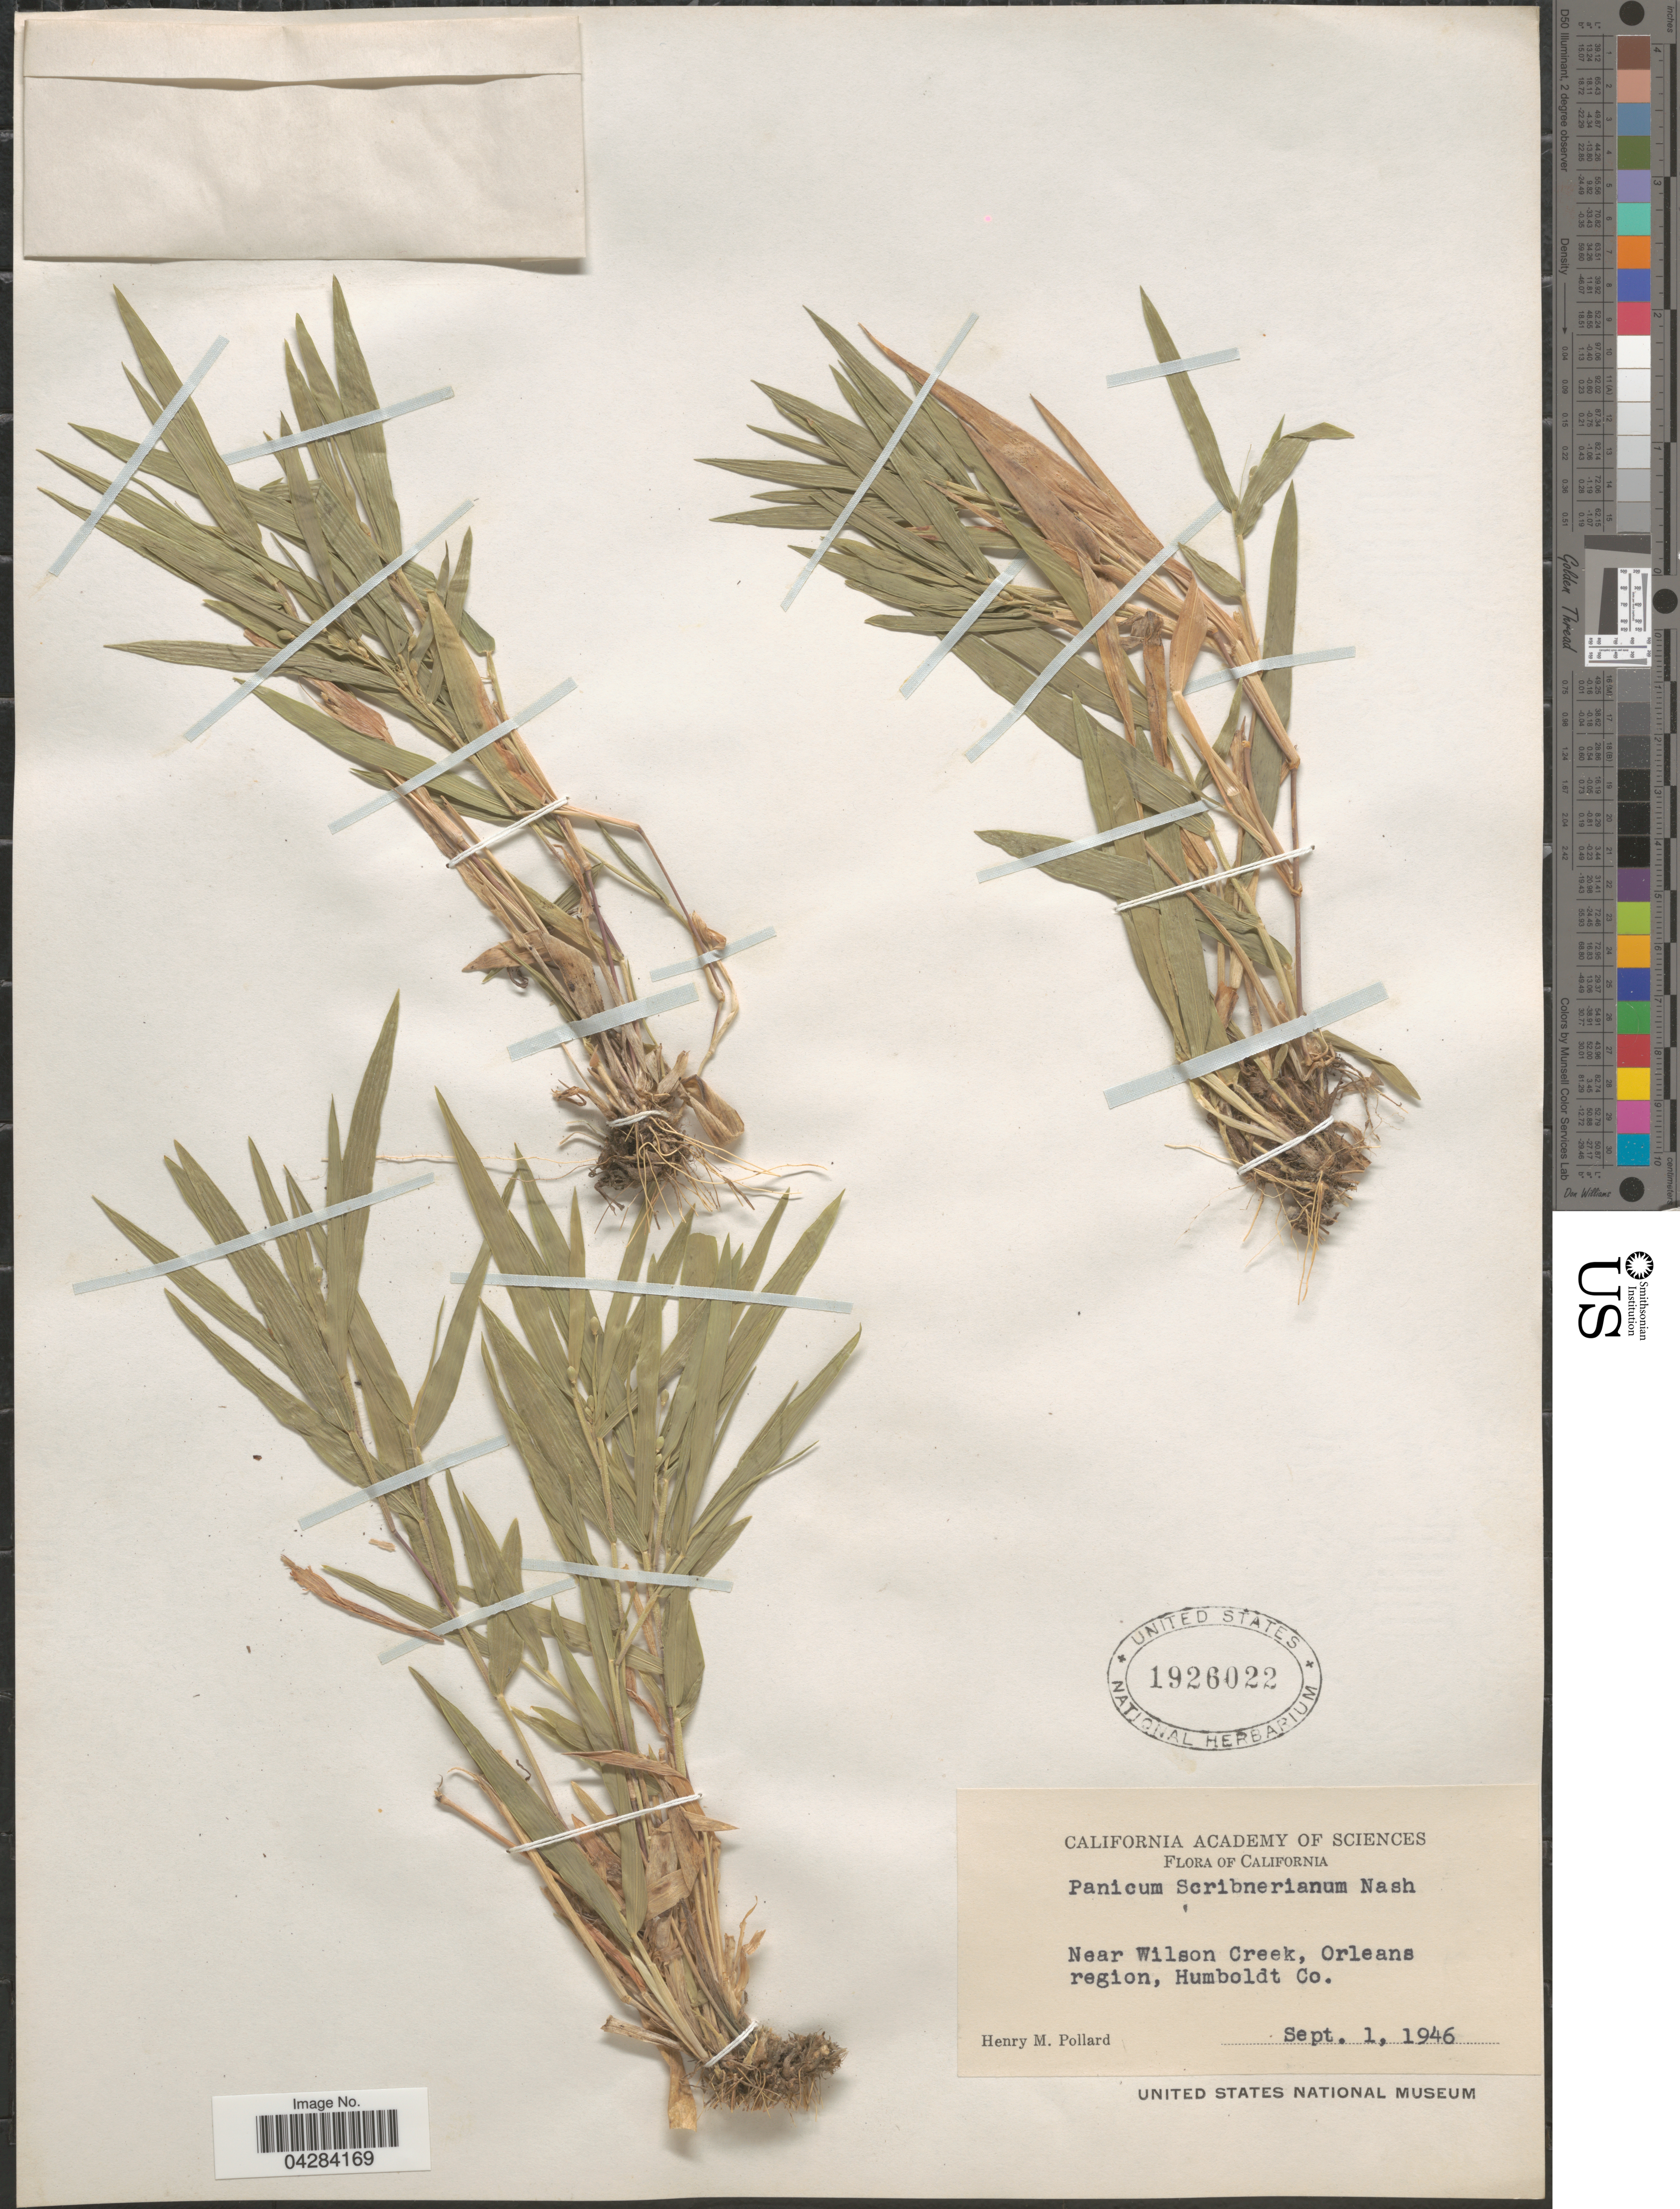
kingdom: Plantae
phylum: Tracheophyta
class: Liliopsida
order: Poales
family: Poaceae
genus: Dichanthelium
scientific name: Dichanthelium oligosanthes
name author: (Schult.) Gould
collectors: H. M. Pollard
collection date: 1946-09-01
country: United States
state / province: California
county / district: Humboldt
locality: Near Wilson Creek, Orleans region, Humboldt Co.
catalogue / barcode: US 1926022